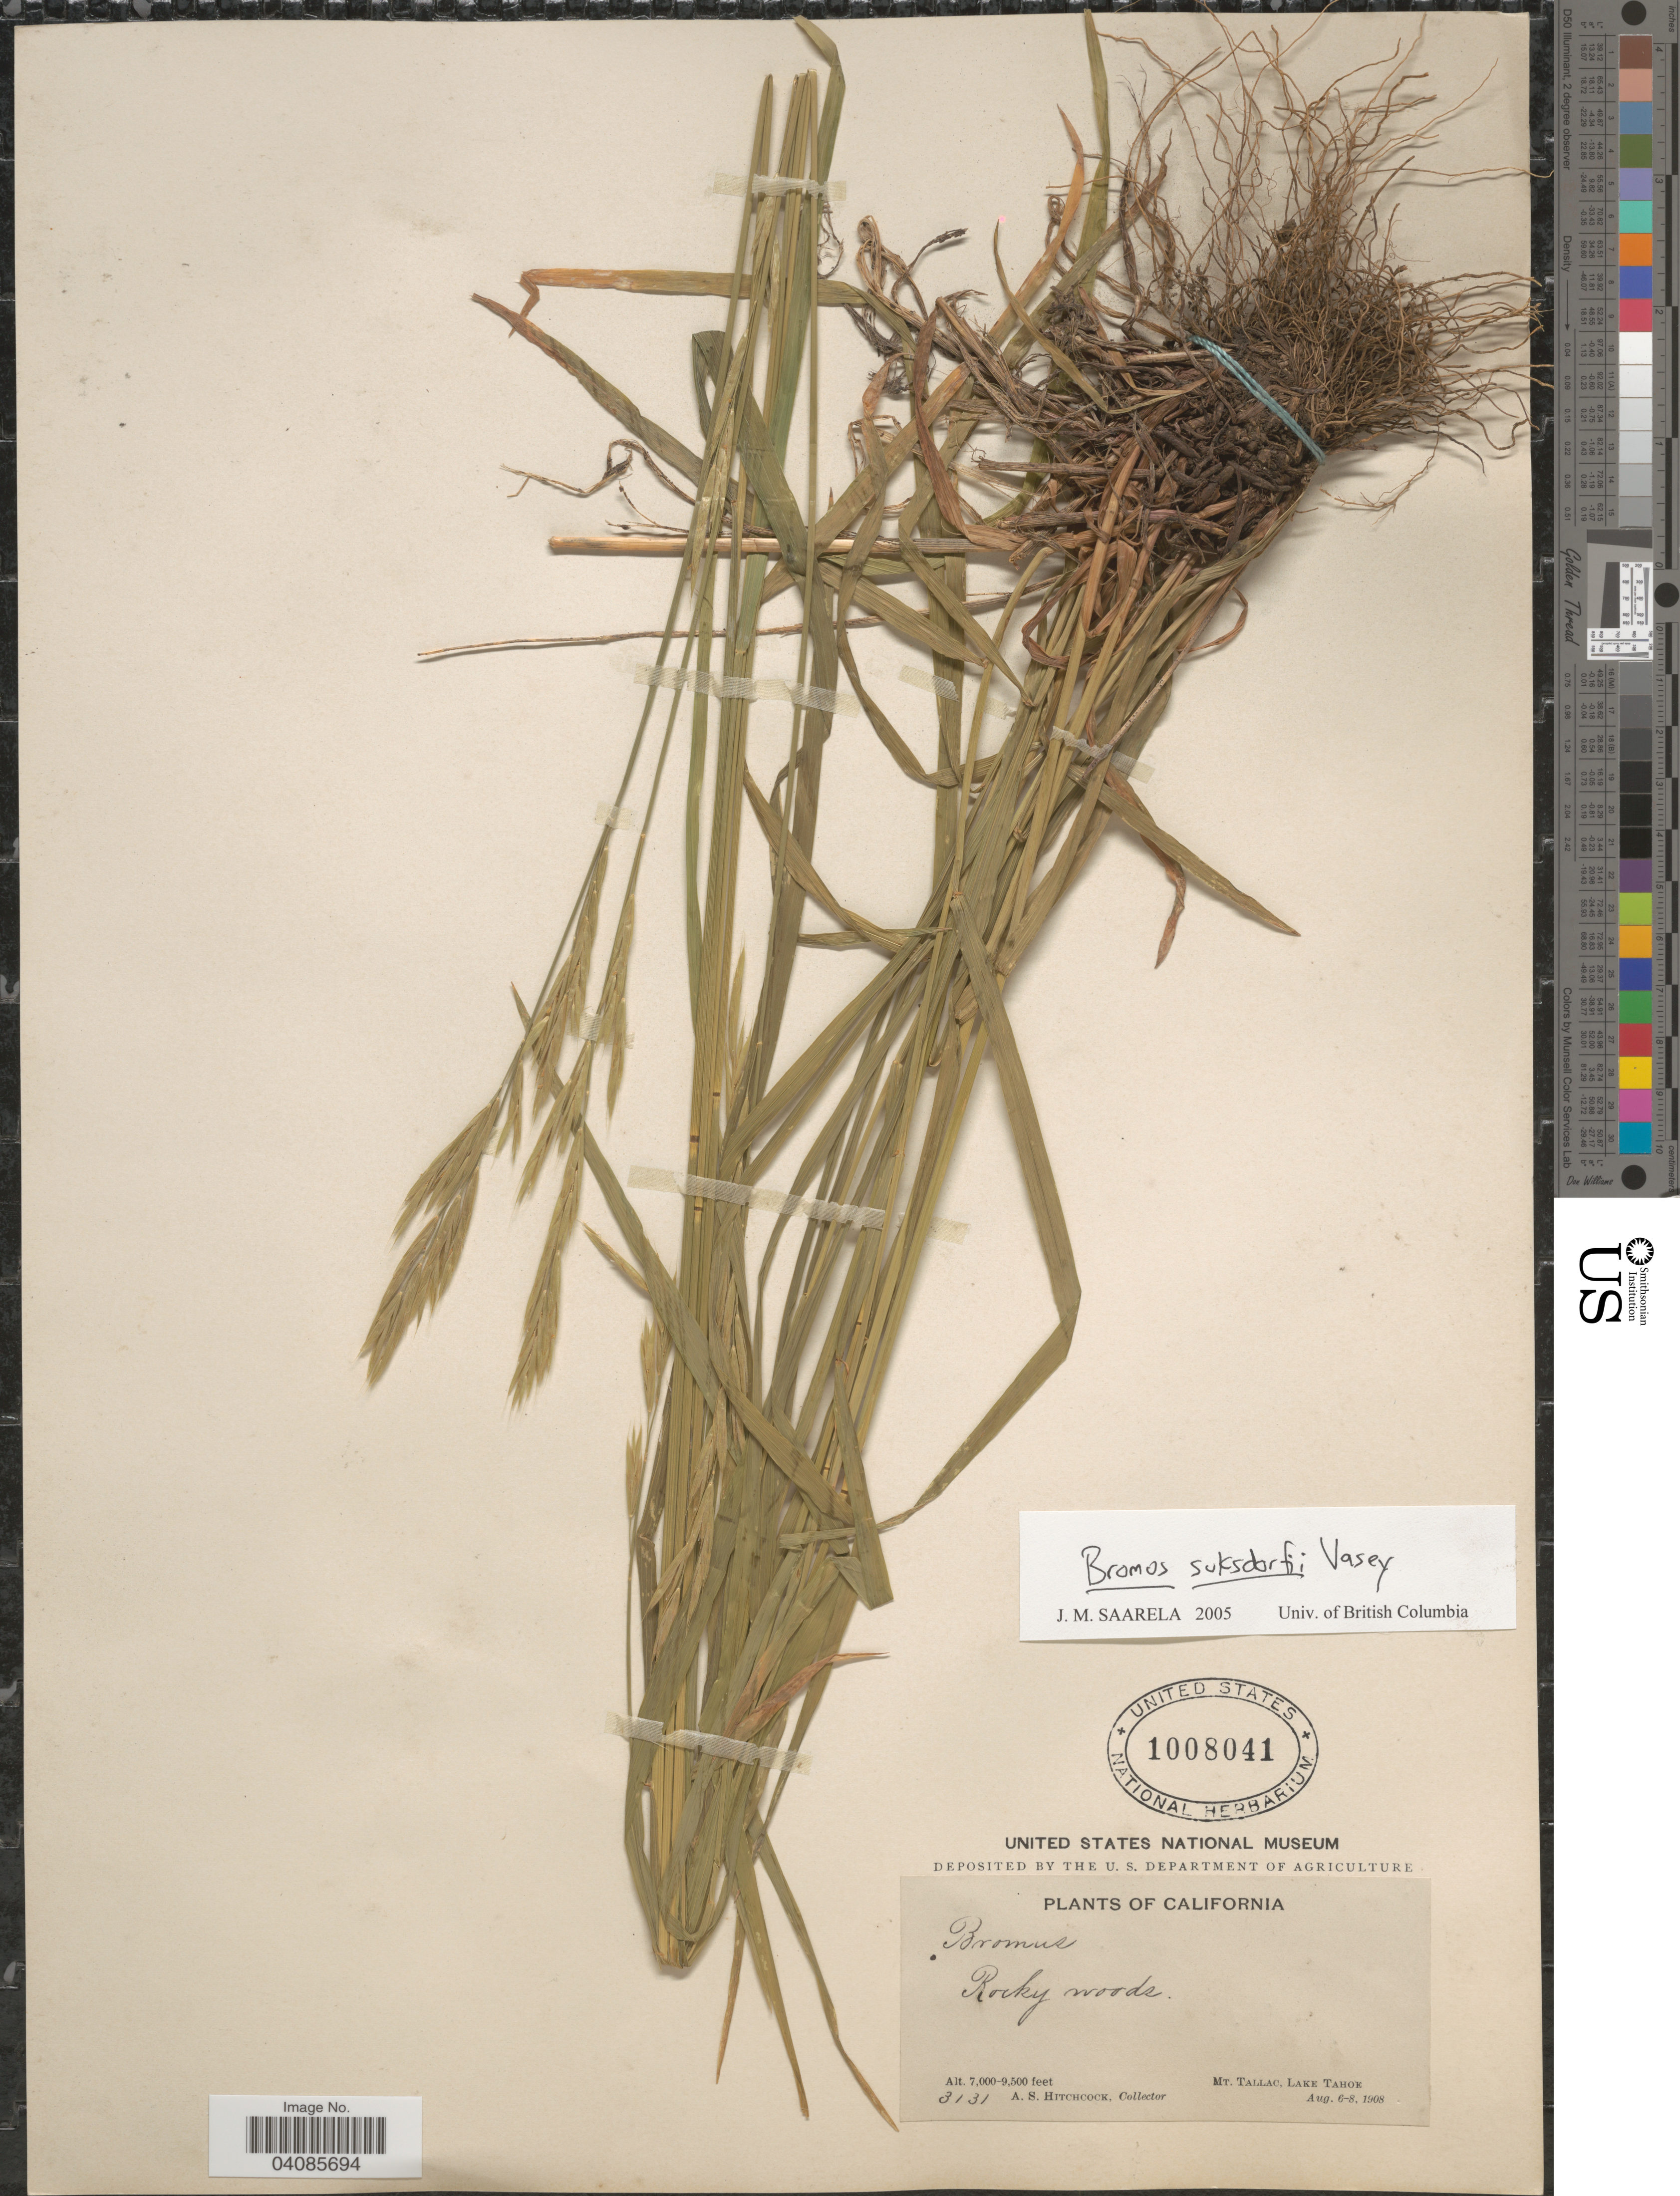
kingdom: Plantae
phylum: Tracheophyta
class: Liliopsida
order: Poales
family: Poaceae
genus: Bromus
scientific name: Bromus suksdorfii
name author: Vasey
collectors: A. S. Hitchcock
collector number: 3131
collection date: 1908-08-06/1908-08-08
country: United States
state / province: California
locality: Mt. Tallac, Lake Tahoe.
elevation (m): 2134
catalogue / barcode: US 1008041